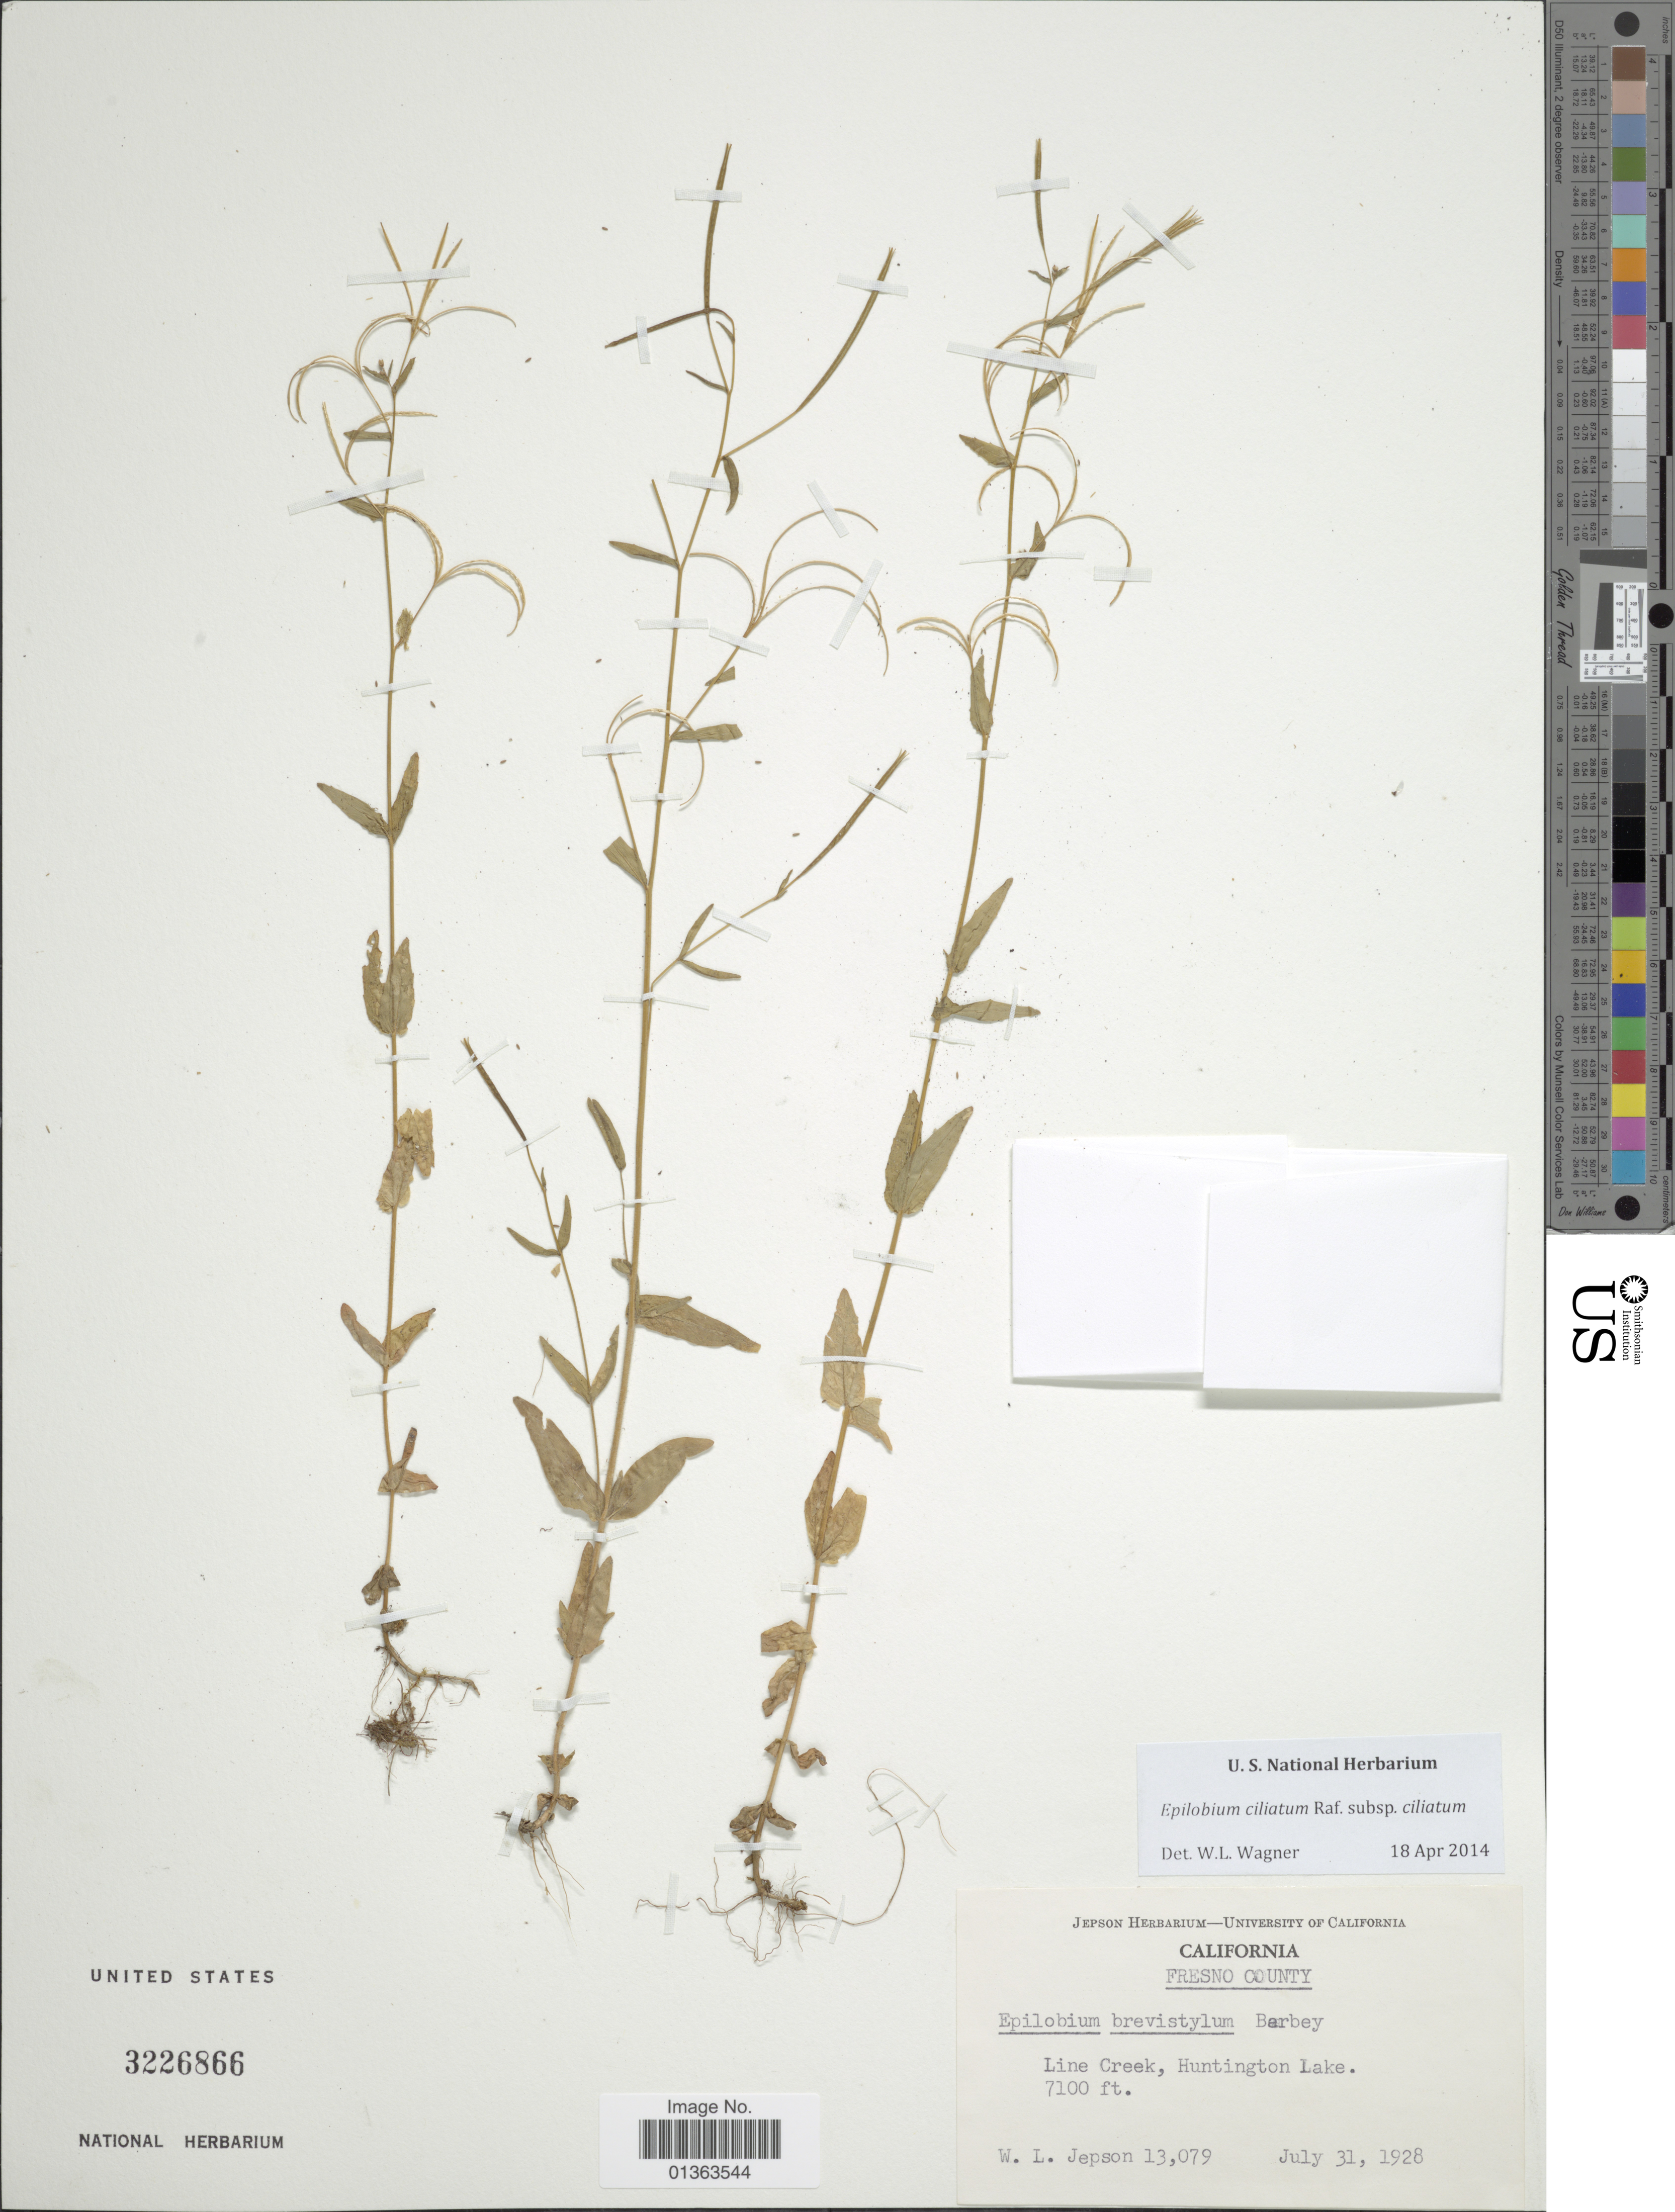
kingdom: Plantae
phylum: Tracheophyta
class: Magnoliopsida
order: Myrtales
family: Onagraceae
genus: Epilobium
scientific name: Epilobium ciliatum subsp. ciliatum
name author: Raf.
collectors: W. L. Jepson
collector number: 13079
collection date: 1928-07-31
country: United States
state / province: California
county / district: Fresno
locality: Fresno County. Line Creek, Huntington Lake.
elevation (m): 2164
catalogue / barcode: US 3226866